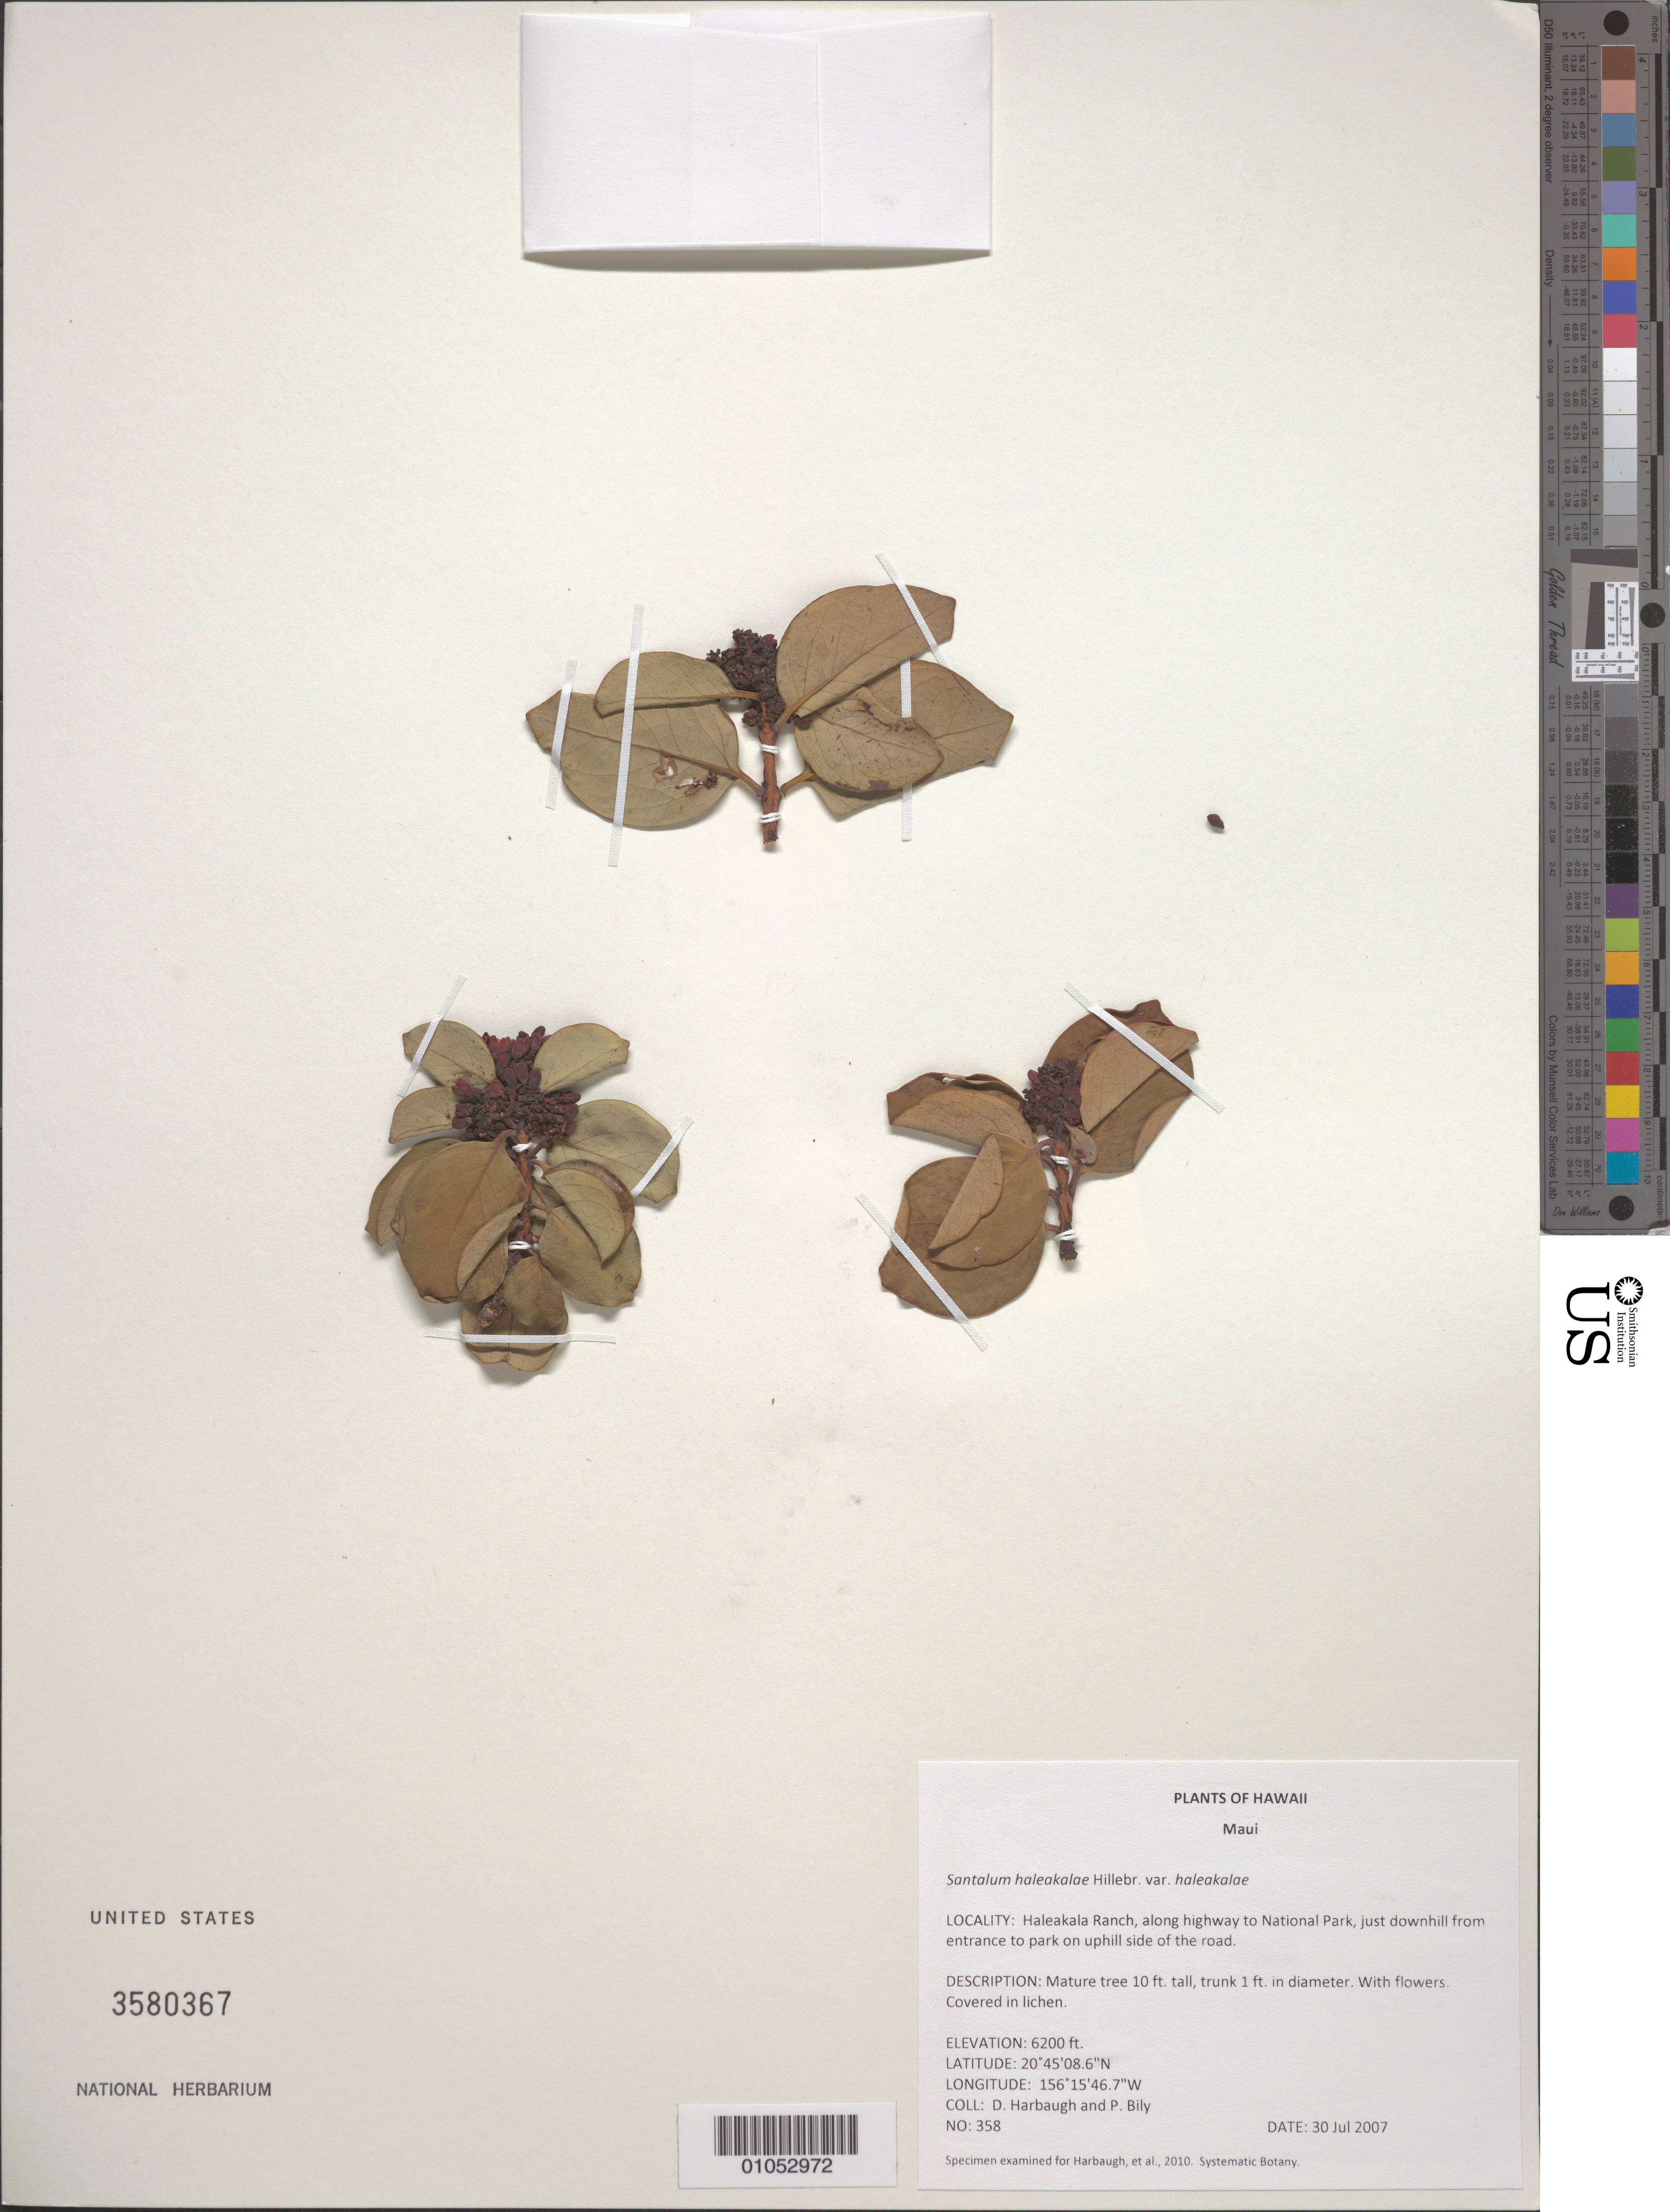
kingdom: Plantae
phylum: Tracheophyta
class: Magnoliopsida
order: Santalales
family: Santalaceae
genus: Santalum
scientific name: Santalum haleakalae var. haleakalae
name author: Hillebr.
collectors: D. Harbaugh & P. Bily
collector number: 358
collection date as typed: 30 Jul 2007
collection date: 2007-07-30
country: United States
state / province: Hawaii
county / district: Maui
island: Maui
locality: Haleakala Ranch, along highway to National Park, just downhill from entrance to park on uphill side of road.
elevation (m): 1890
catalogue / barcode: US 3580367